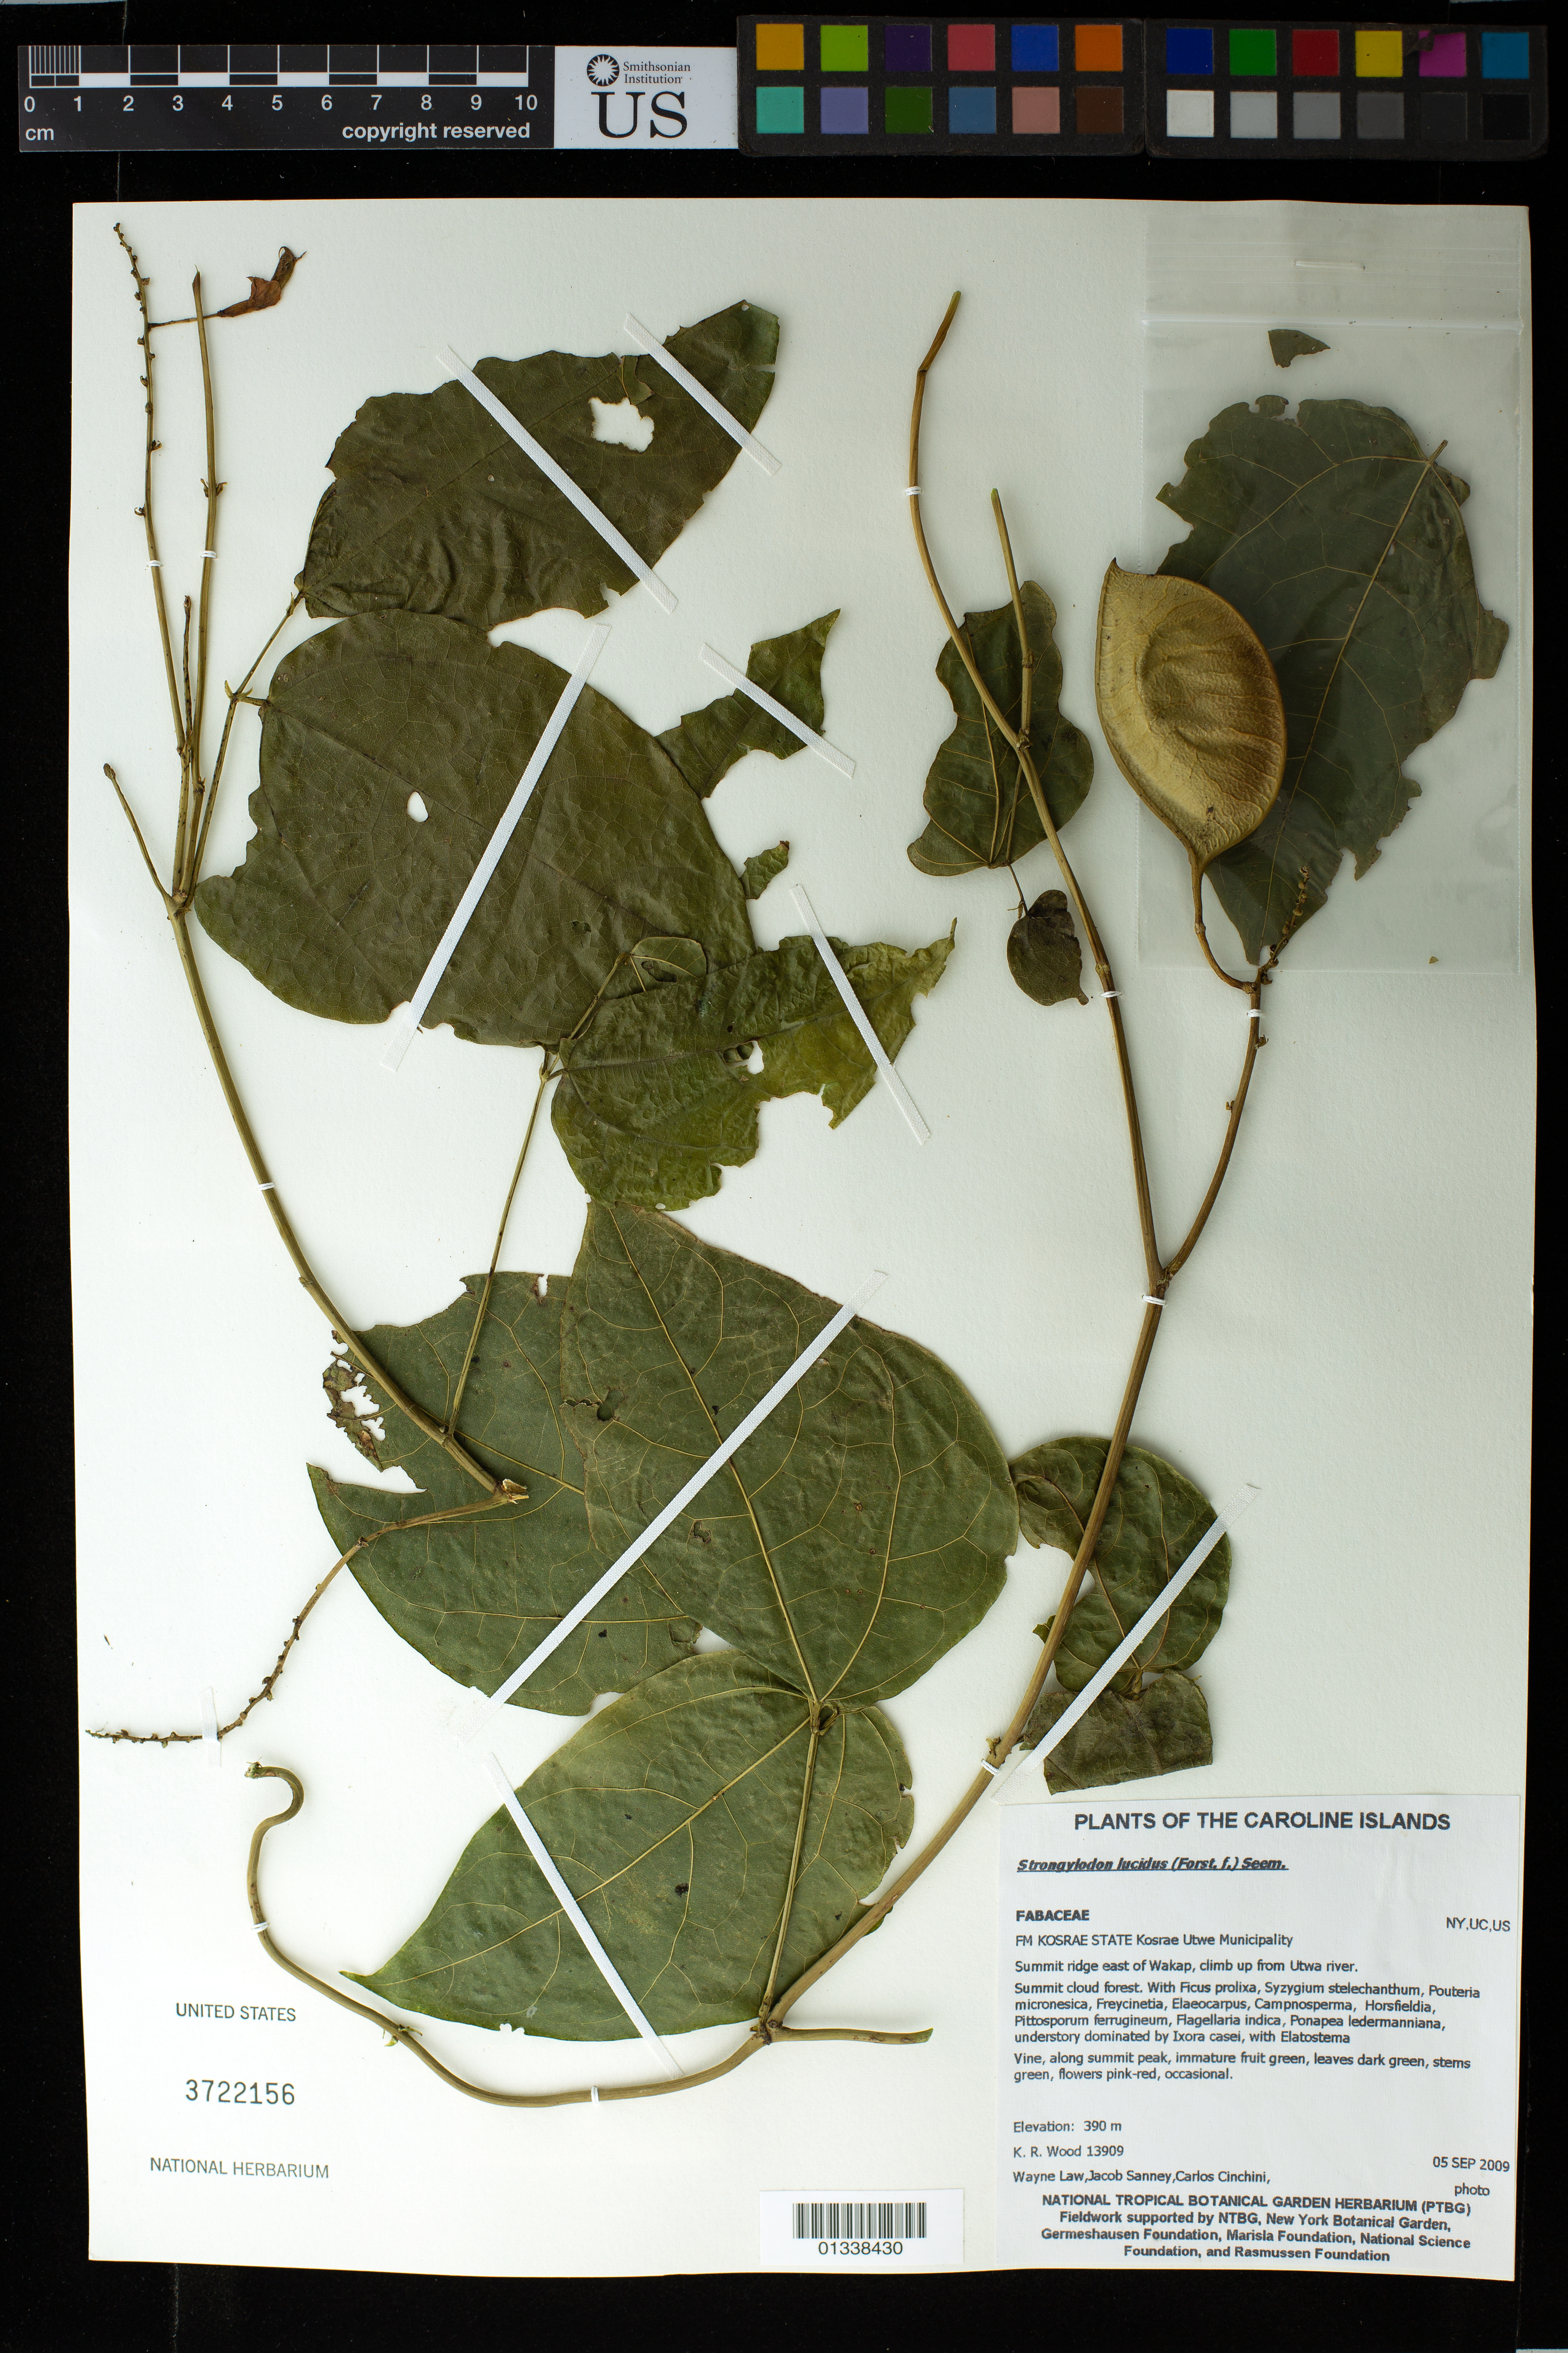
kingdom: Plantae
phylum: Tracheophyta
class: Magnoliopsida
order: Fabales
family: Fabaceae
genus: Strongylodon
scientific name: Strongylodon lucidus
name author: (G. Forst.) Seem.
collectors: K. R. Wood, W. Law, J. Sanney & C. Cinchini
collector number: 13909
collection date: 2009-09-05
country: Micronesia, Federated States of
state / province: Kosrae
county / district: Utwe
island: Kosrae [Kusaie]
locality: Utwe Municpality. Summit ridge east of Wakap, climb up from Utwa river.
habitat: Summit cloud forest.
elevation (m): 390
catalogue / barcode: US 3722156